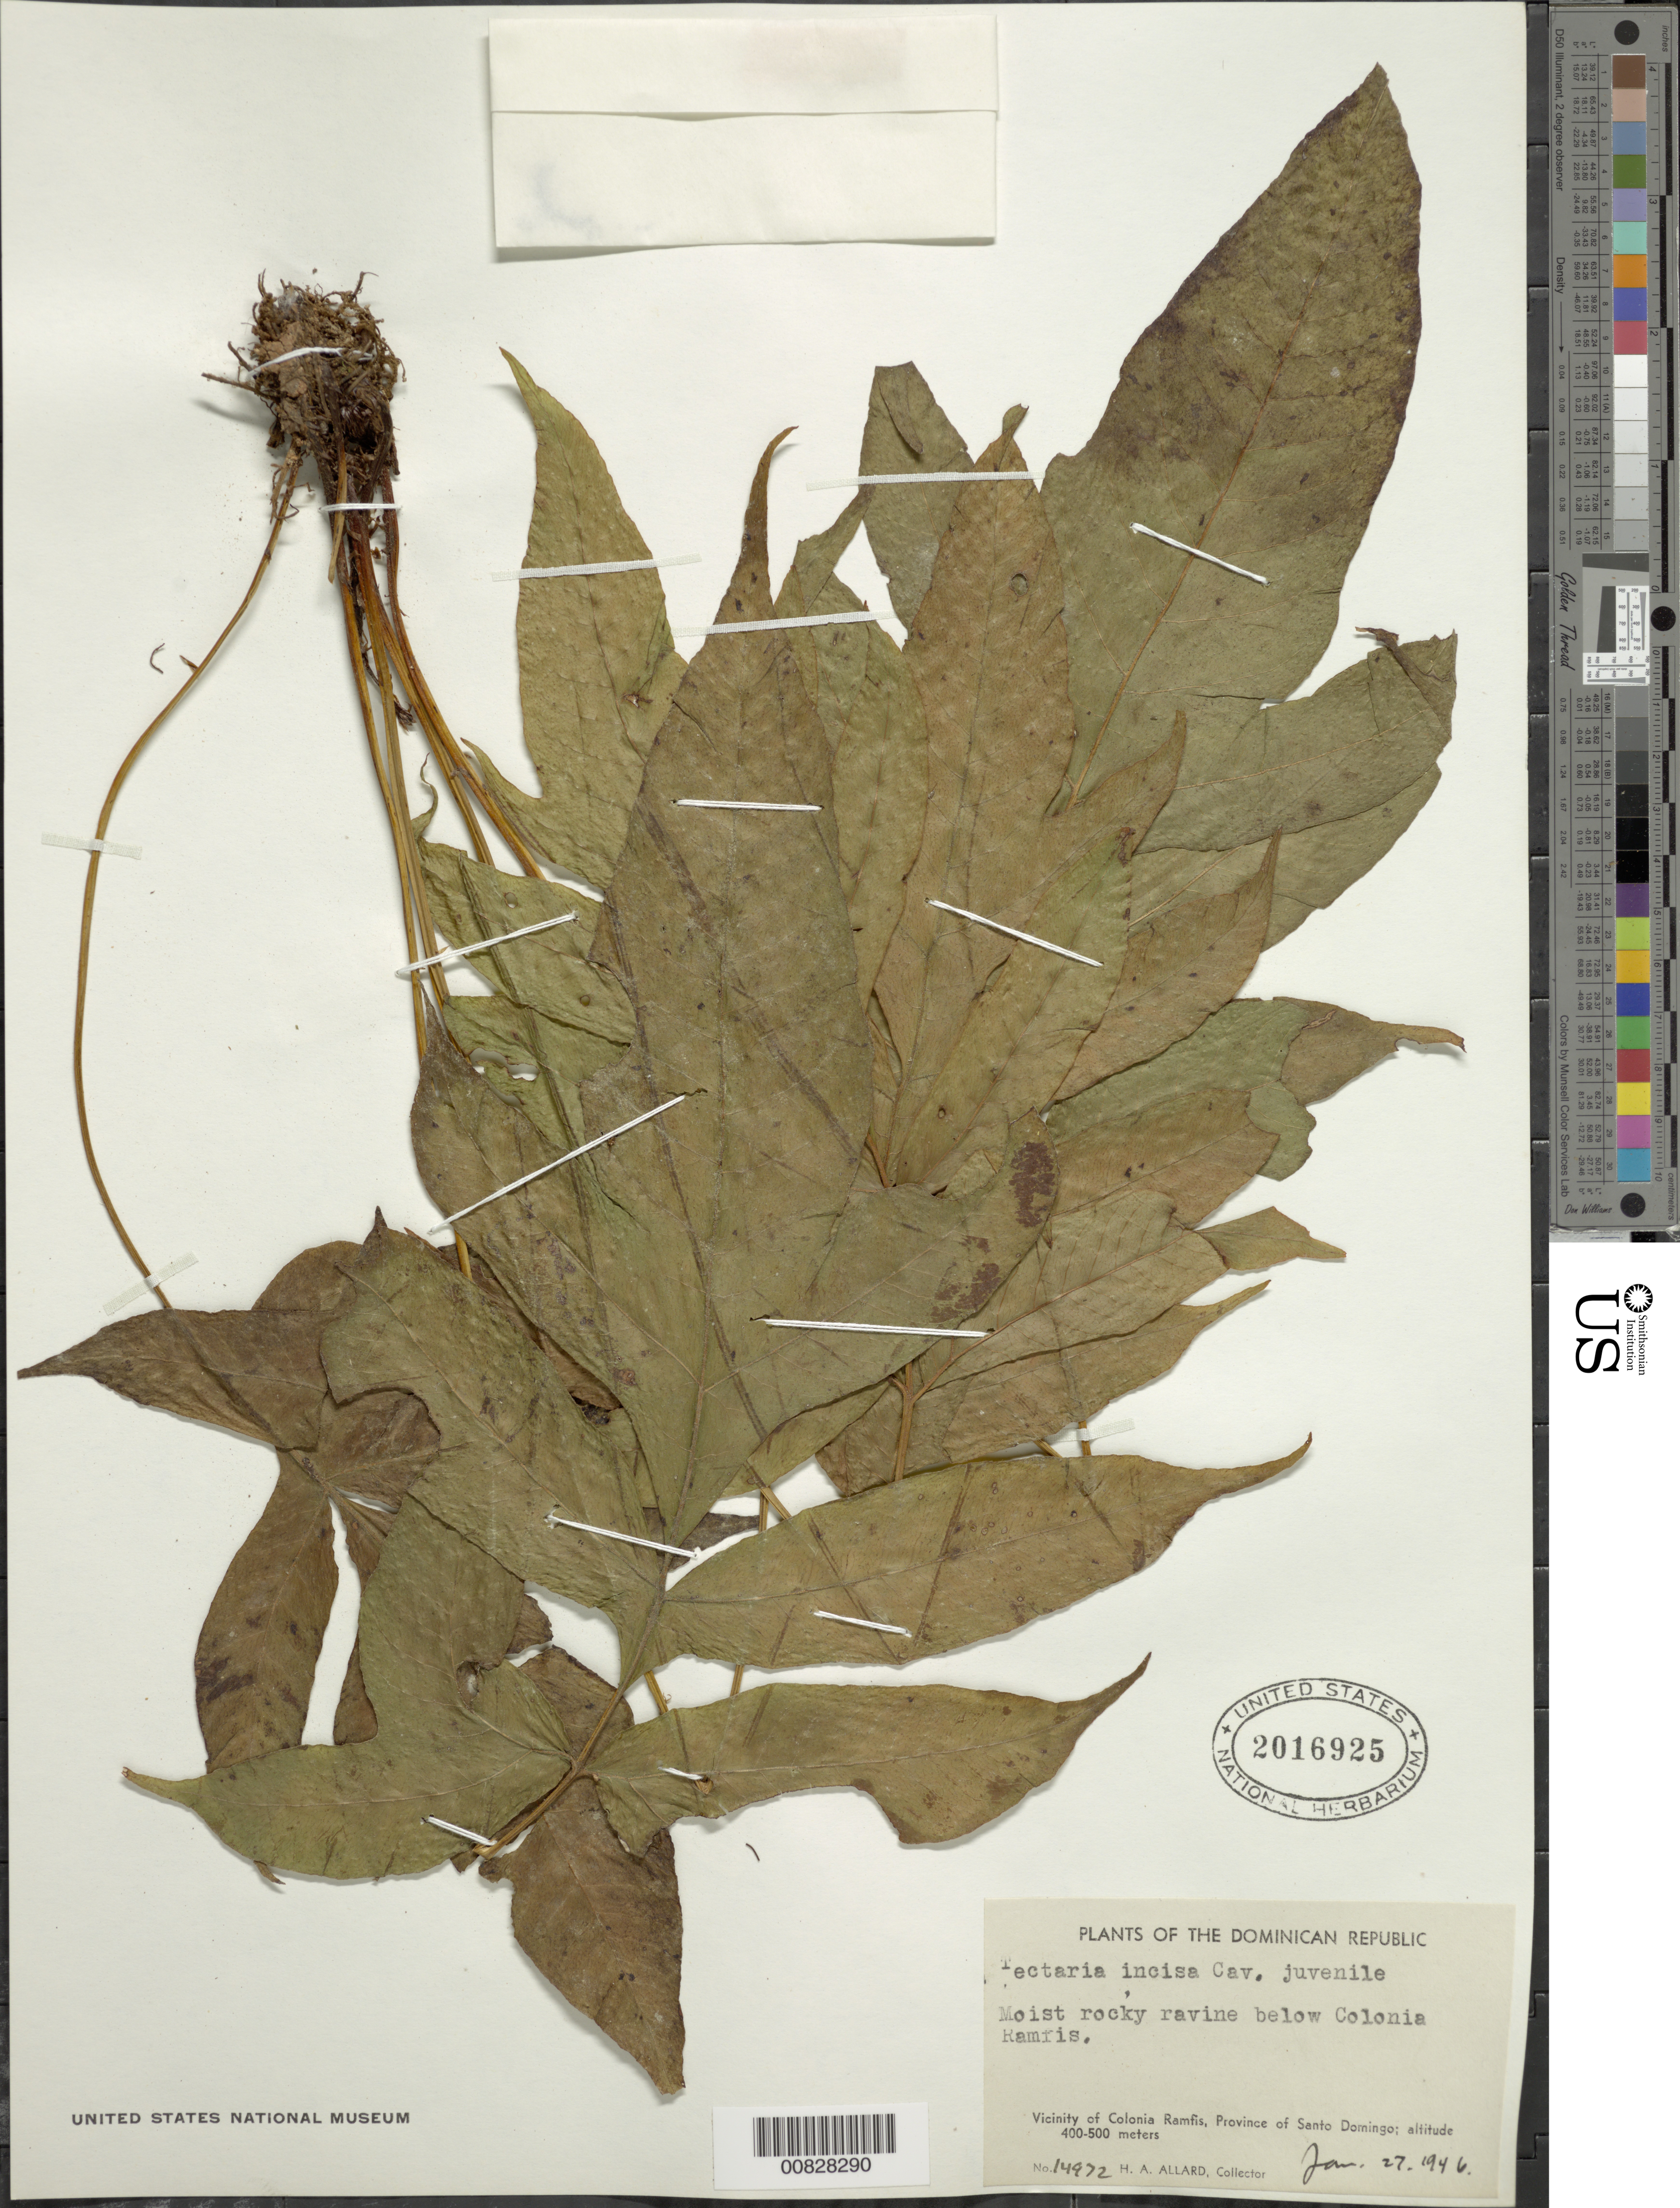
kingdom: Plantae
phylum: Tracheophyta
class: Polypodiopsida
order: Polypodiales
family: Tectariaceae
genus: Tectaria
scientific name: Tectaria incisa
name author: Cav.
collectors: H. A. Allard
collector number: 14972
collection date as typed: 27 Jan 1946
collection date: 1946-01-27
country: Dominican Republic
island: Hispaniola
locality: Colonia Ramfis, below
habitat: Moist rocky ravine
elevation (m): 400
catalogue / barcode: US 2016925